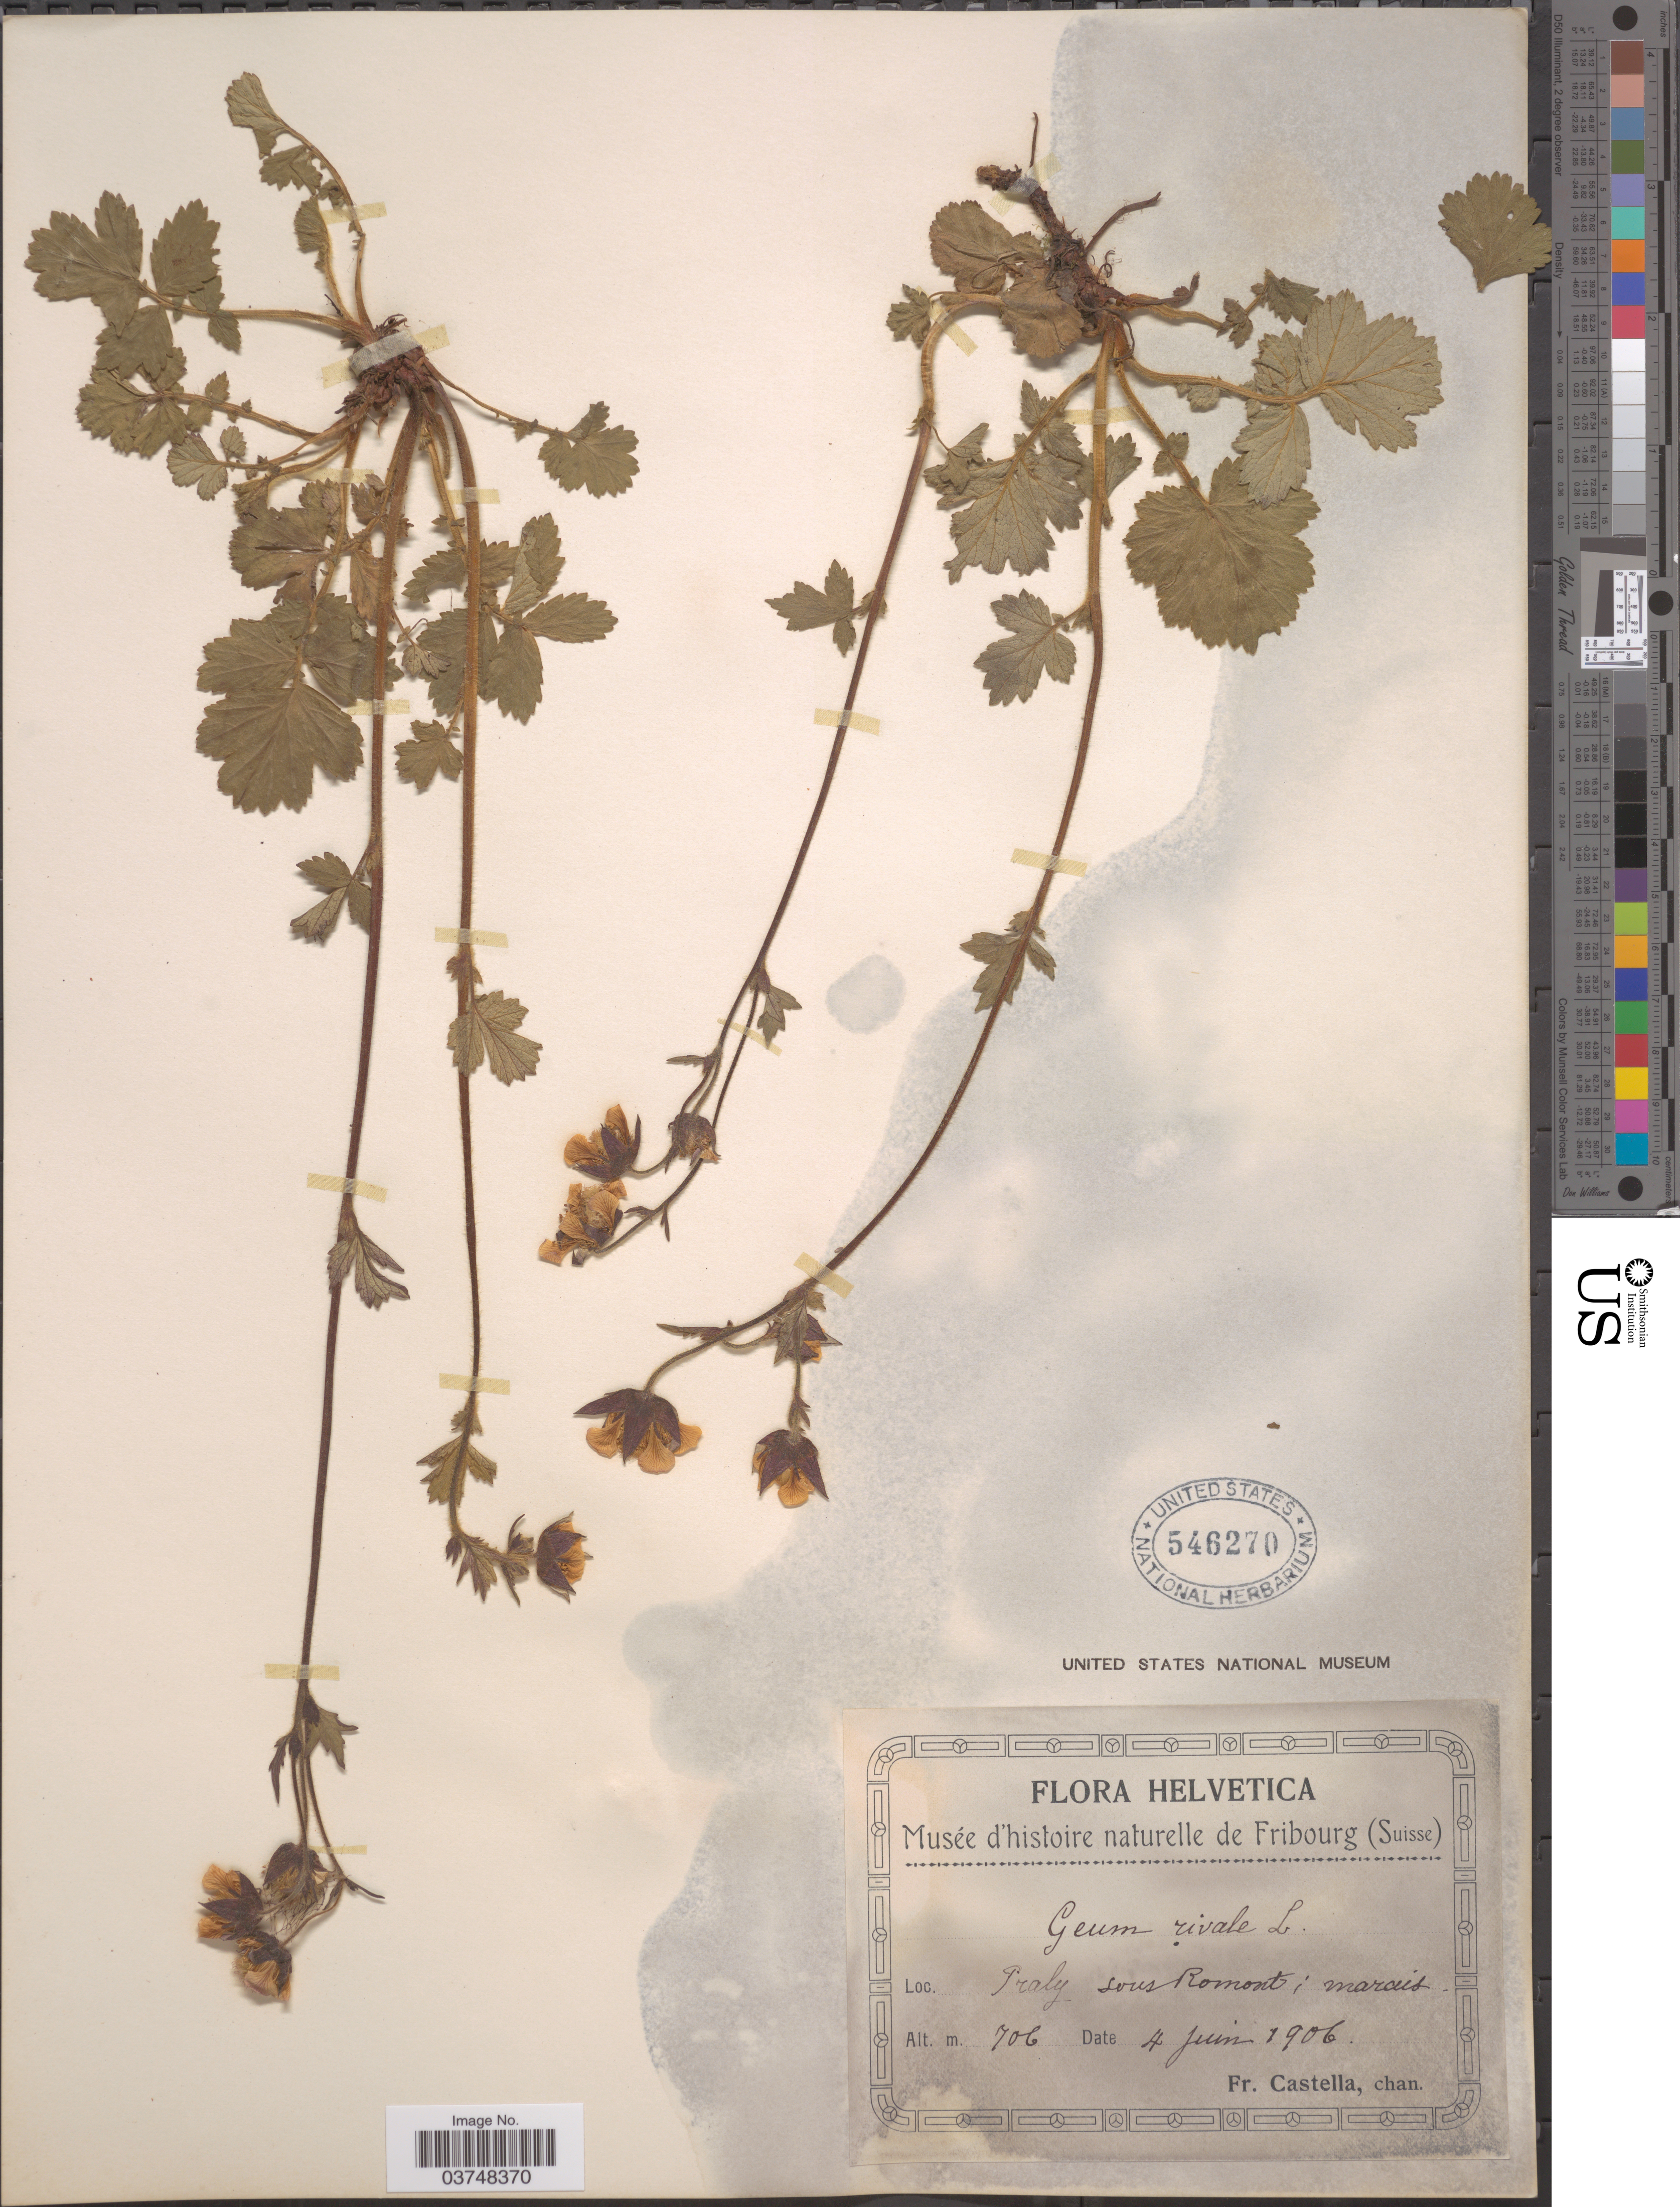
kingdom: Plantae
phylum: Tracheophyta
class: Magnoliopsida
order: Rosales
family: Rosaceae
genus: Geum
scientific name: Geum rivale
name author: L.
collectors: Fr. Castella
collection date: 1906-06-04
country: Switzerland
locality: Helvetica. Praly sous Romont; marais.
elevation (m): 706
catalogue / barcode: US 546270